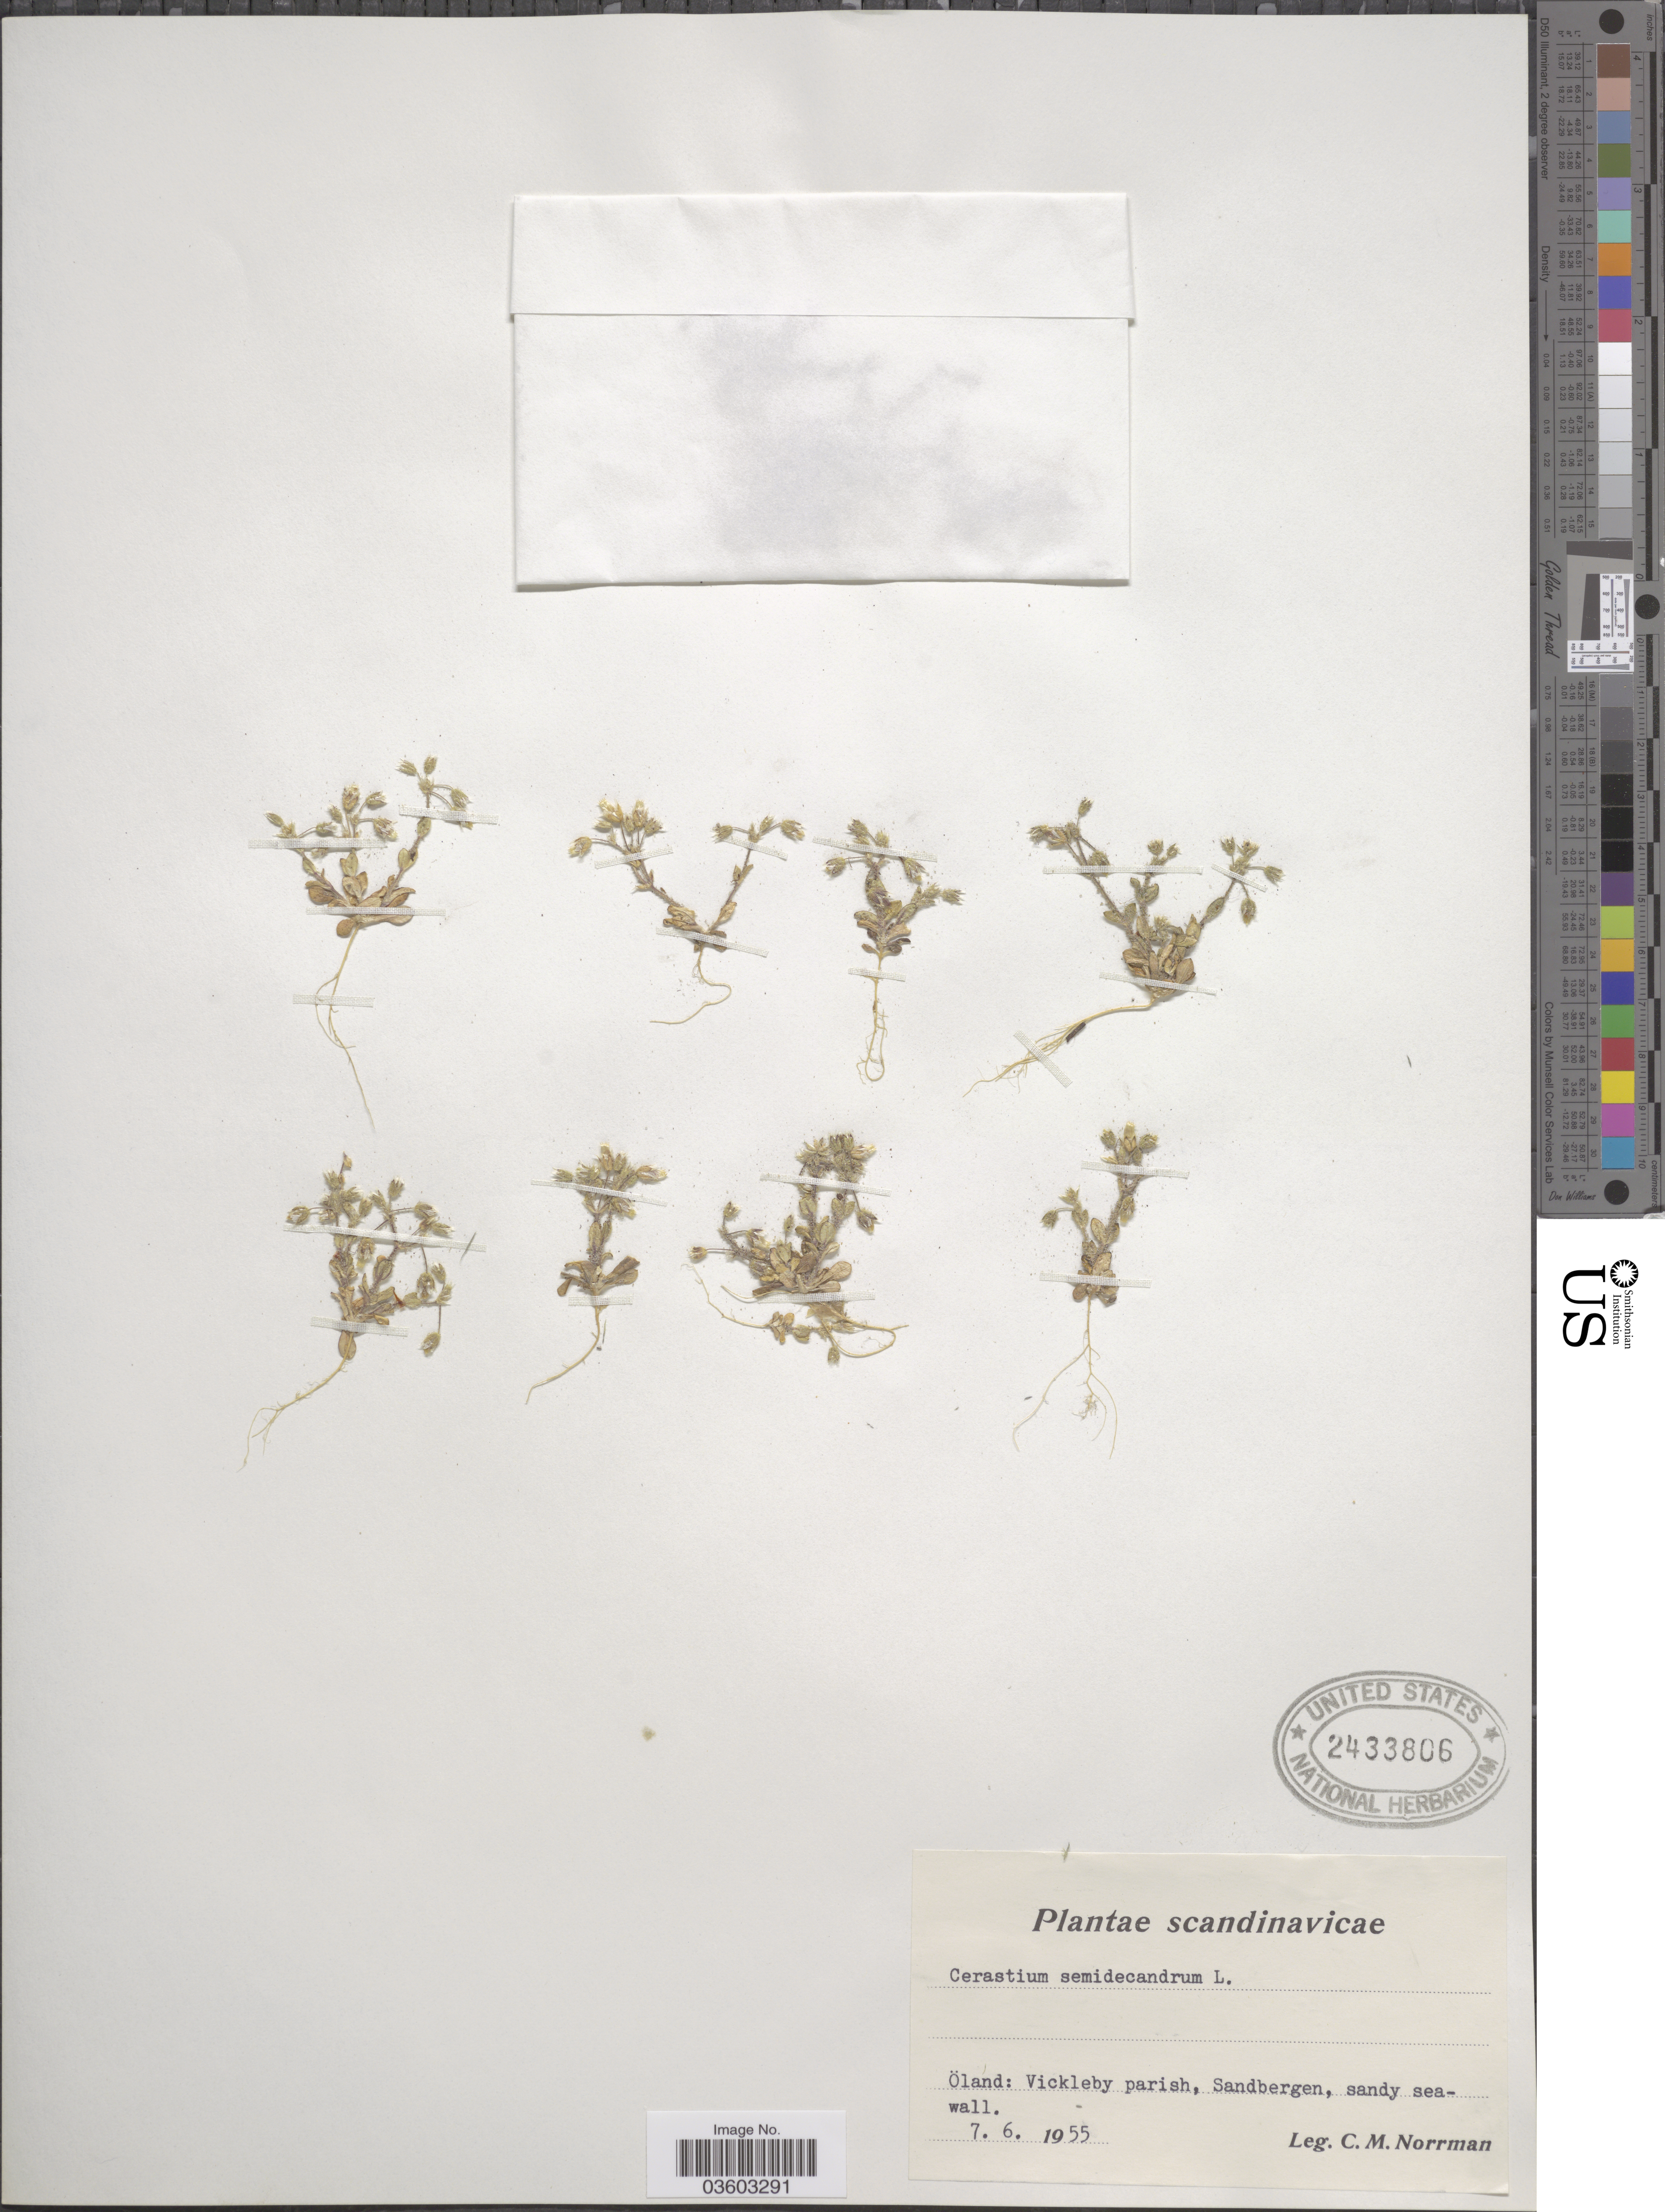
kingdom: Plantae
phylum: Tracheophyta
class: Magnoliopsida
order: Caryophyllales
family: Caryophyllaceae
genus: Cerastium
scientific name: Cerastium semidecandrum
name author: L.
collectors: C. Norrman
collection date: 1955-06-07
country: Sweden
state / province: Kalmar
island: Oland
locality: Scandinavicae. Öland: Vickleby parish, Sandbergen.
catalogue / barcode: US 2433806